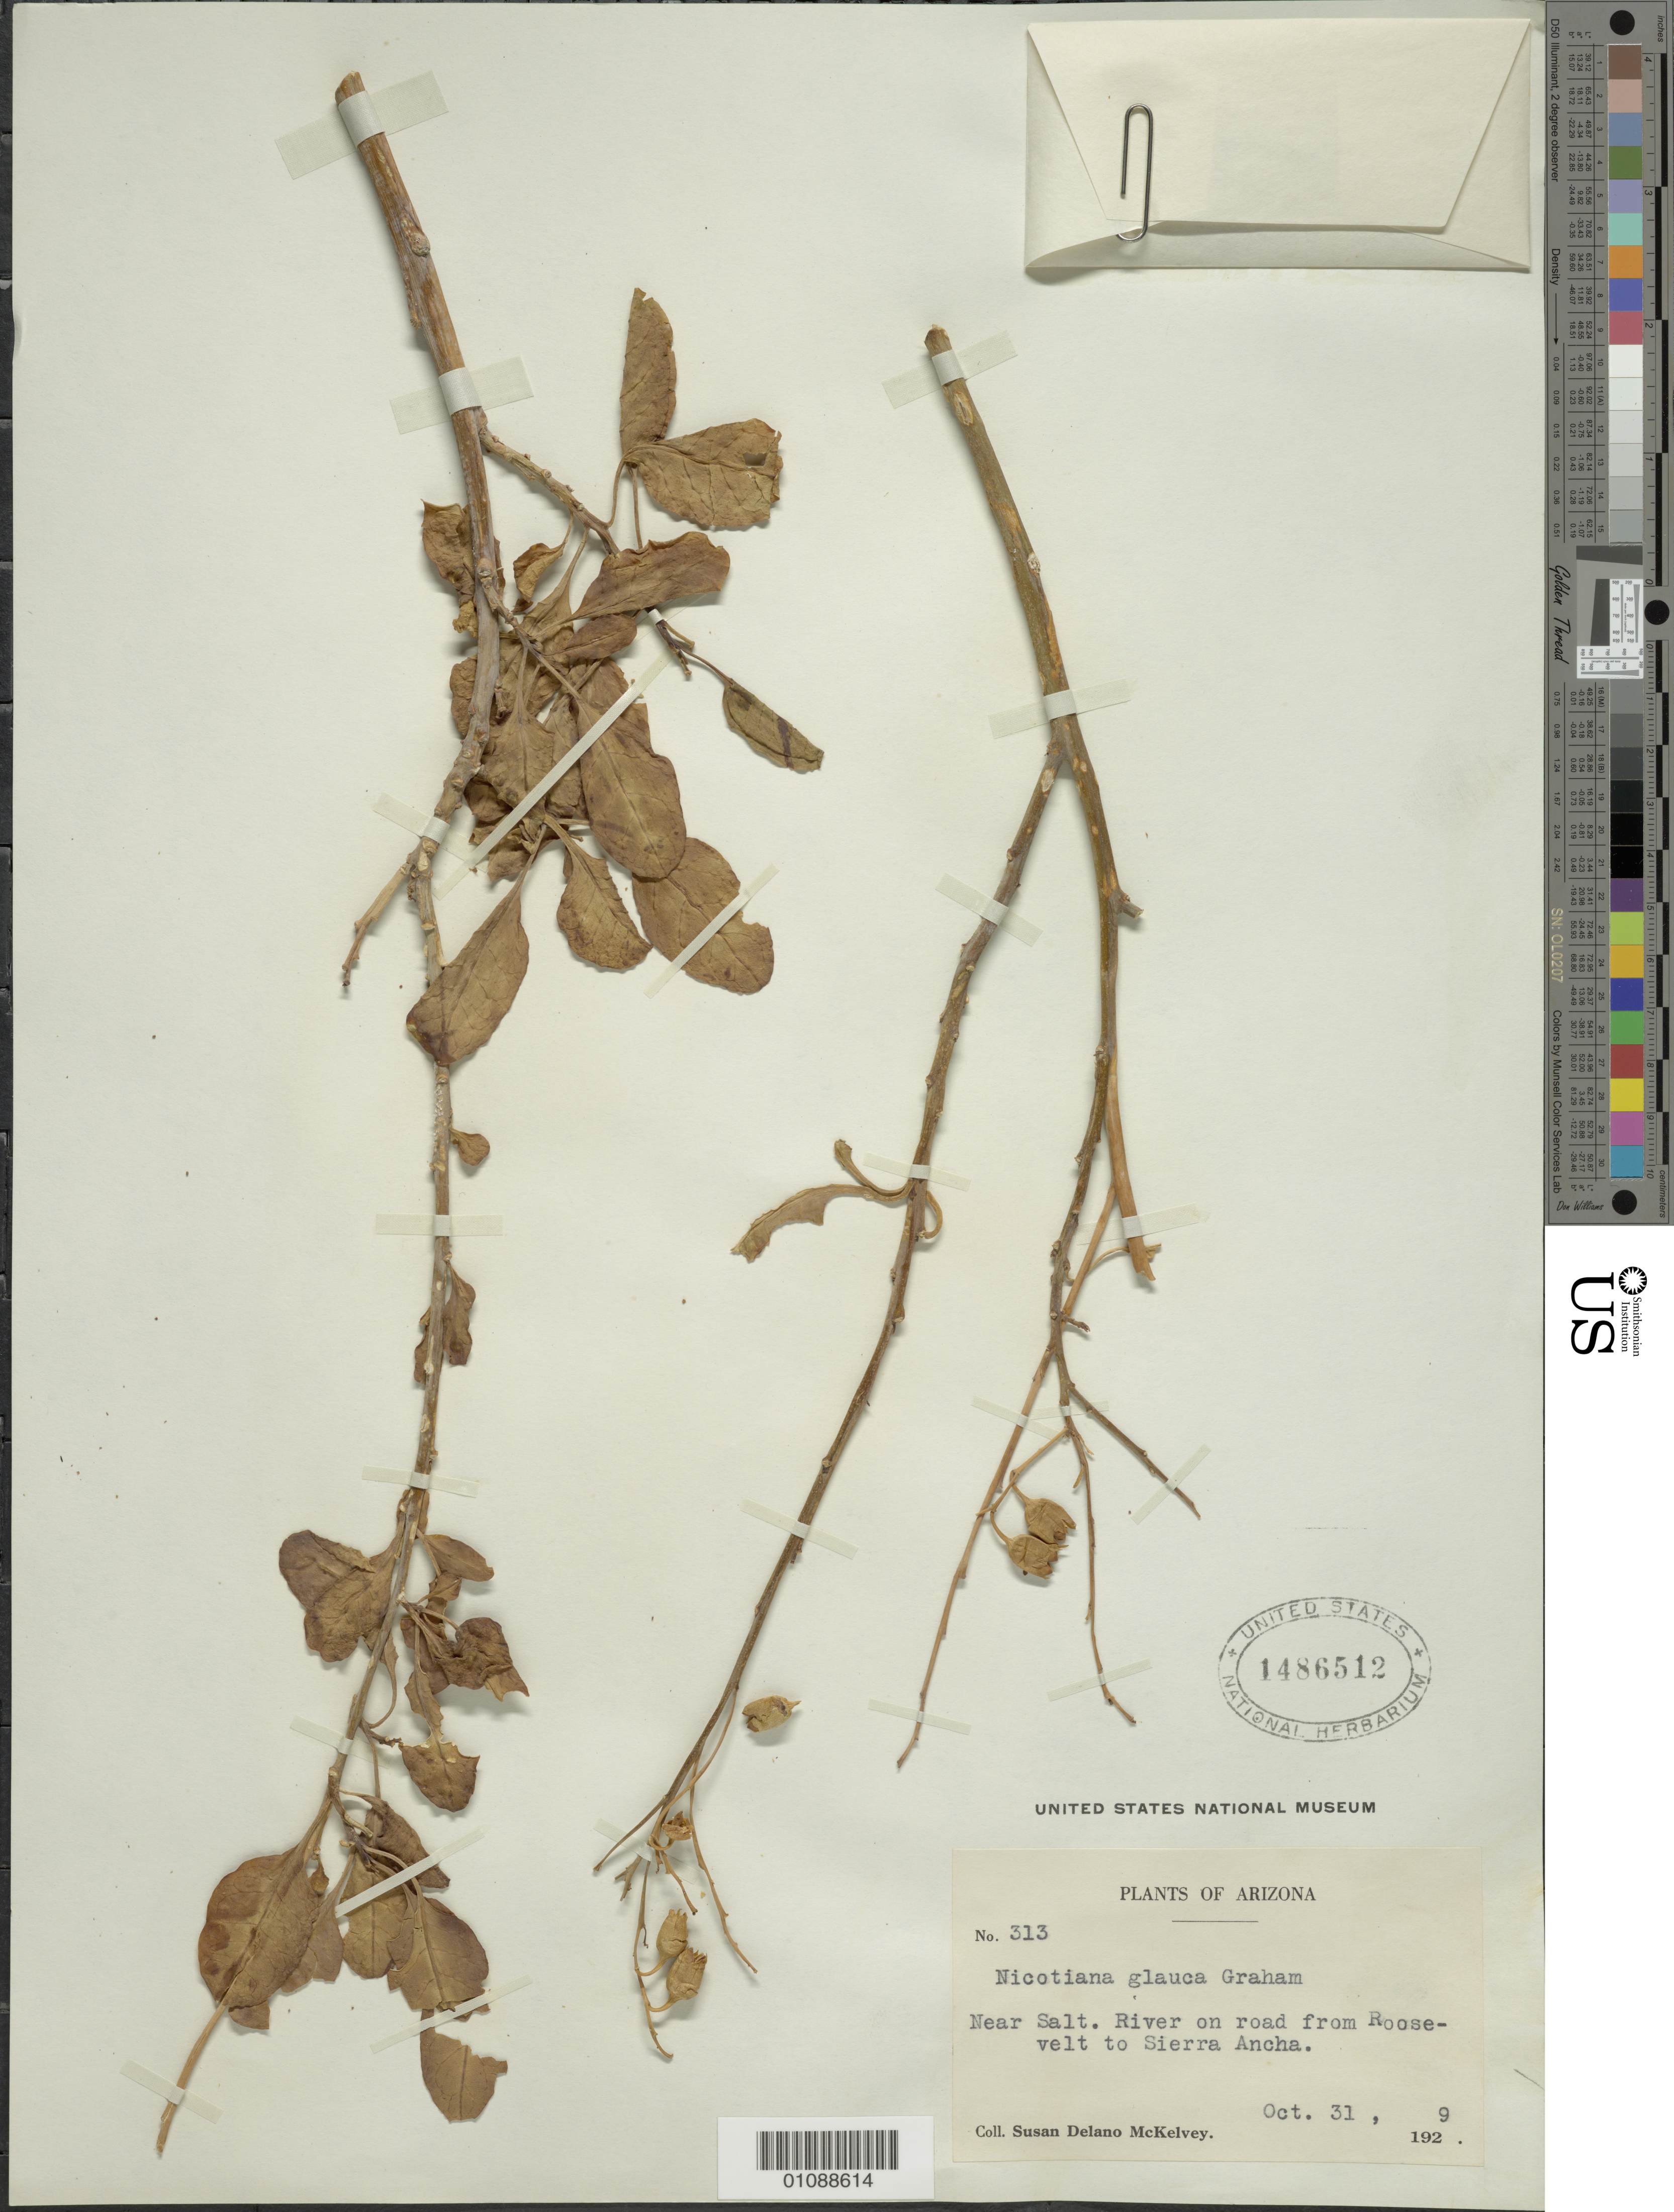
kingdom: Plantae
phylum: Tracheophyta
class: Magnoliopsida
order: Solanales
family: Solanaceae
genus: Nicotiana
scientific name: Nicotiana glauca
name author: Graham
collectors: S. A. McKelvey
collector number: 313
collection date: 1929-10-31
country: United States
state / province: Arizona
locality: Near Salt. River on road from Roosevelt to Sierra Ancha.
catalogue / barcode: US 1486512